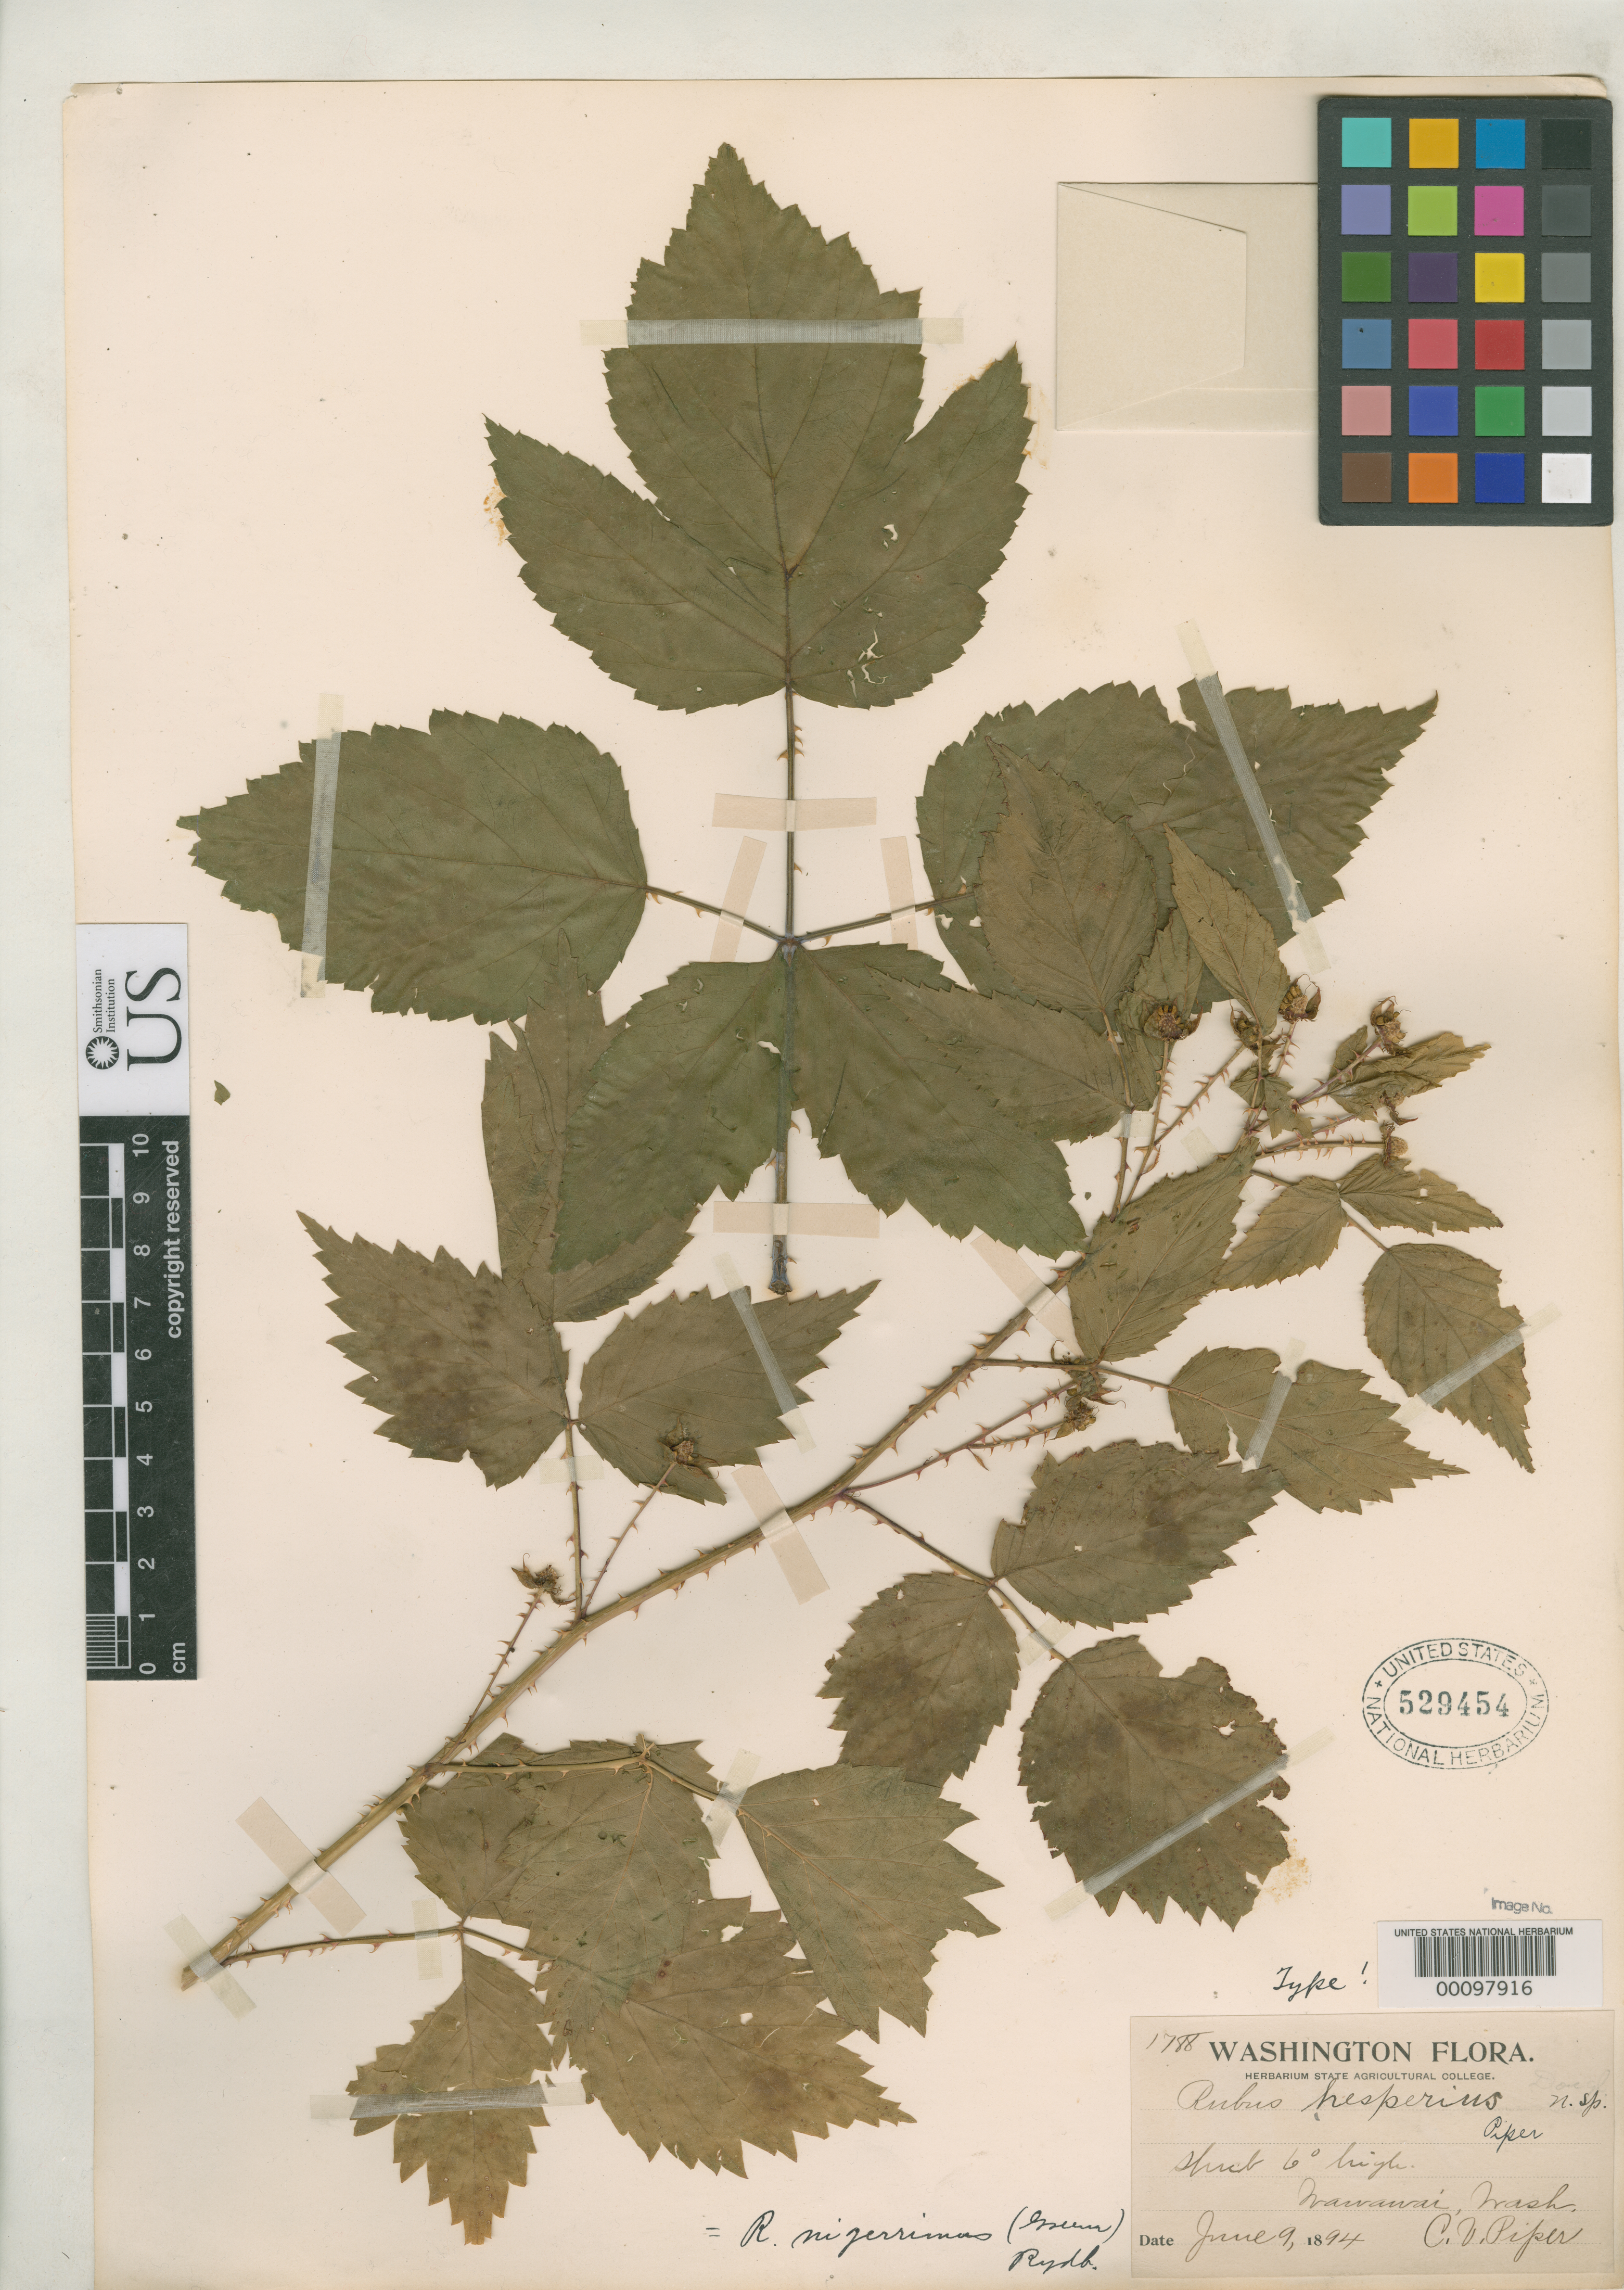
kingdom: Plantae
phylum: Tracheophyta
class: Magnoliopsida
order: Rosales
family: Rosaceae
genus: Rubus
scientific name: Rubus hesperius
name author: Piper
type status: Syntype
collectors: C. V. Piper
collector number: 1788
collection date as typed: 09 Jun 1894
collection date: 1894-06-09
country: United States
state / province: Washington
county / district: Whitman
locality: Wawawai, Wash. [Protologue: "Snake River cañon at Wawawai and Almota, Whitman County, Washington."]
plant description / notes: Nom. illeg., later homonym of Rubus hesperius Rogers (1896).; Also a syntype of Melanobatus nigerrimus Greene, nom. nov.; Nom. nov. based on Rubus hesperius Piper (1897), non Rogers (1896).; Also a syntype of Rubus hesperius Piper, nom. illeg. (non Rogers).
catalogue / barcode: US 529454